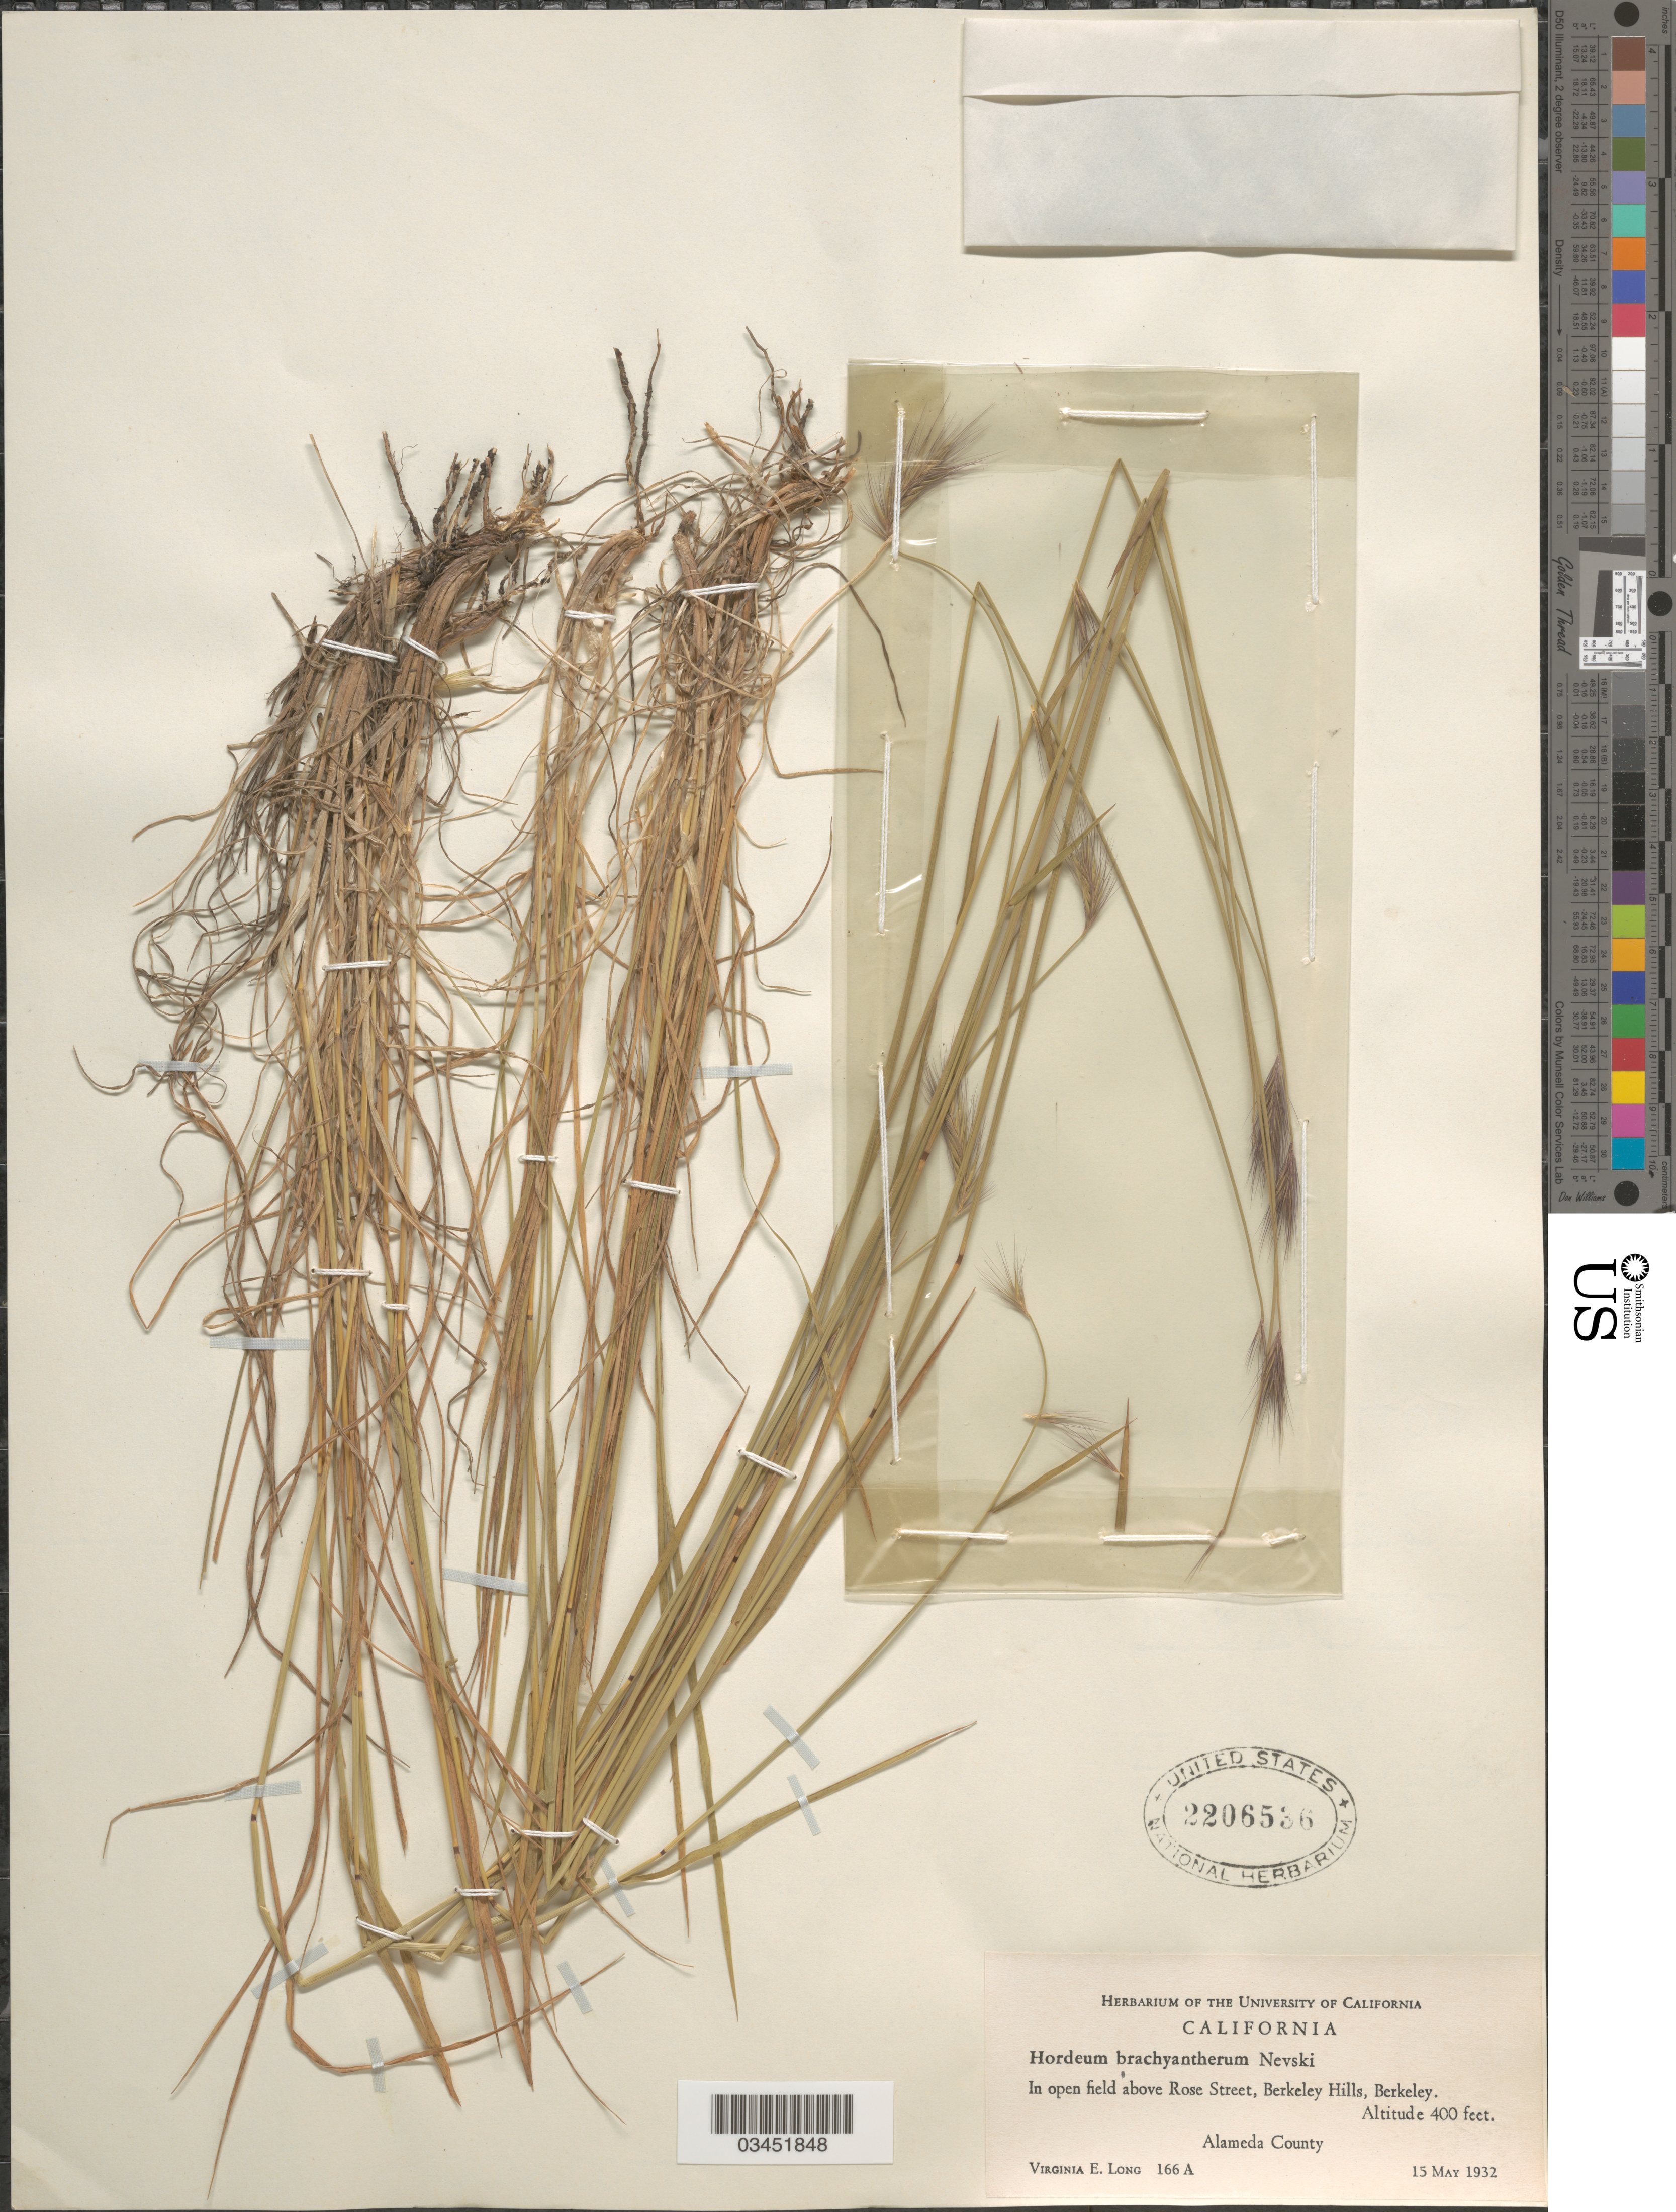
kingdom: Plantae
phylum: Tracheophyta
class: Liliopsida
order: Poales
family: Poaceae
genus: Hordeum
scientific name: Hordeum brachyantherum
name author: Nevski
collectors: V. Long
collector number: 166A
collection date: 1932-05-15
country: United States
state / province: California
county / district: Alameda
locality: In open field above Rose Street, Berkeley Hills, Berkeley. Alameda County.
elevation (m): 122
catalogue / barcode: US 2206536